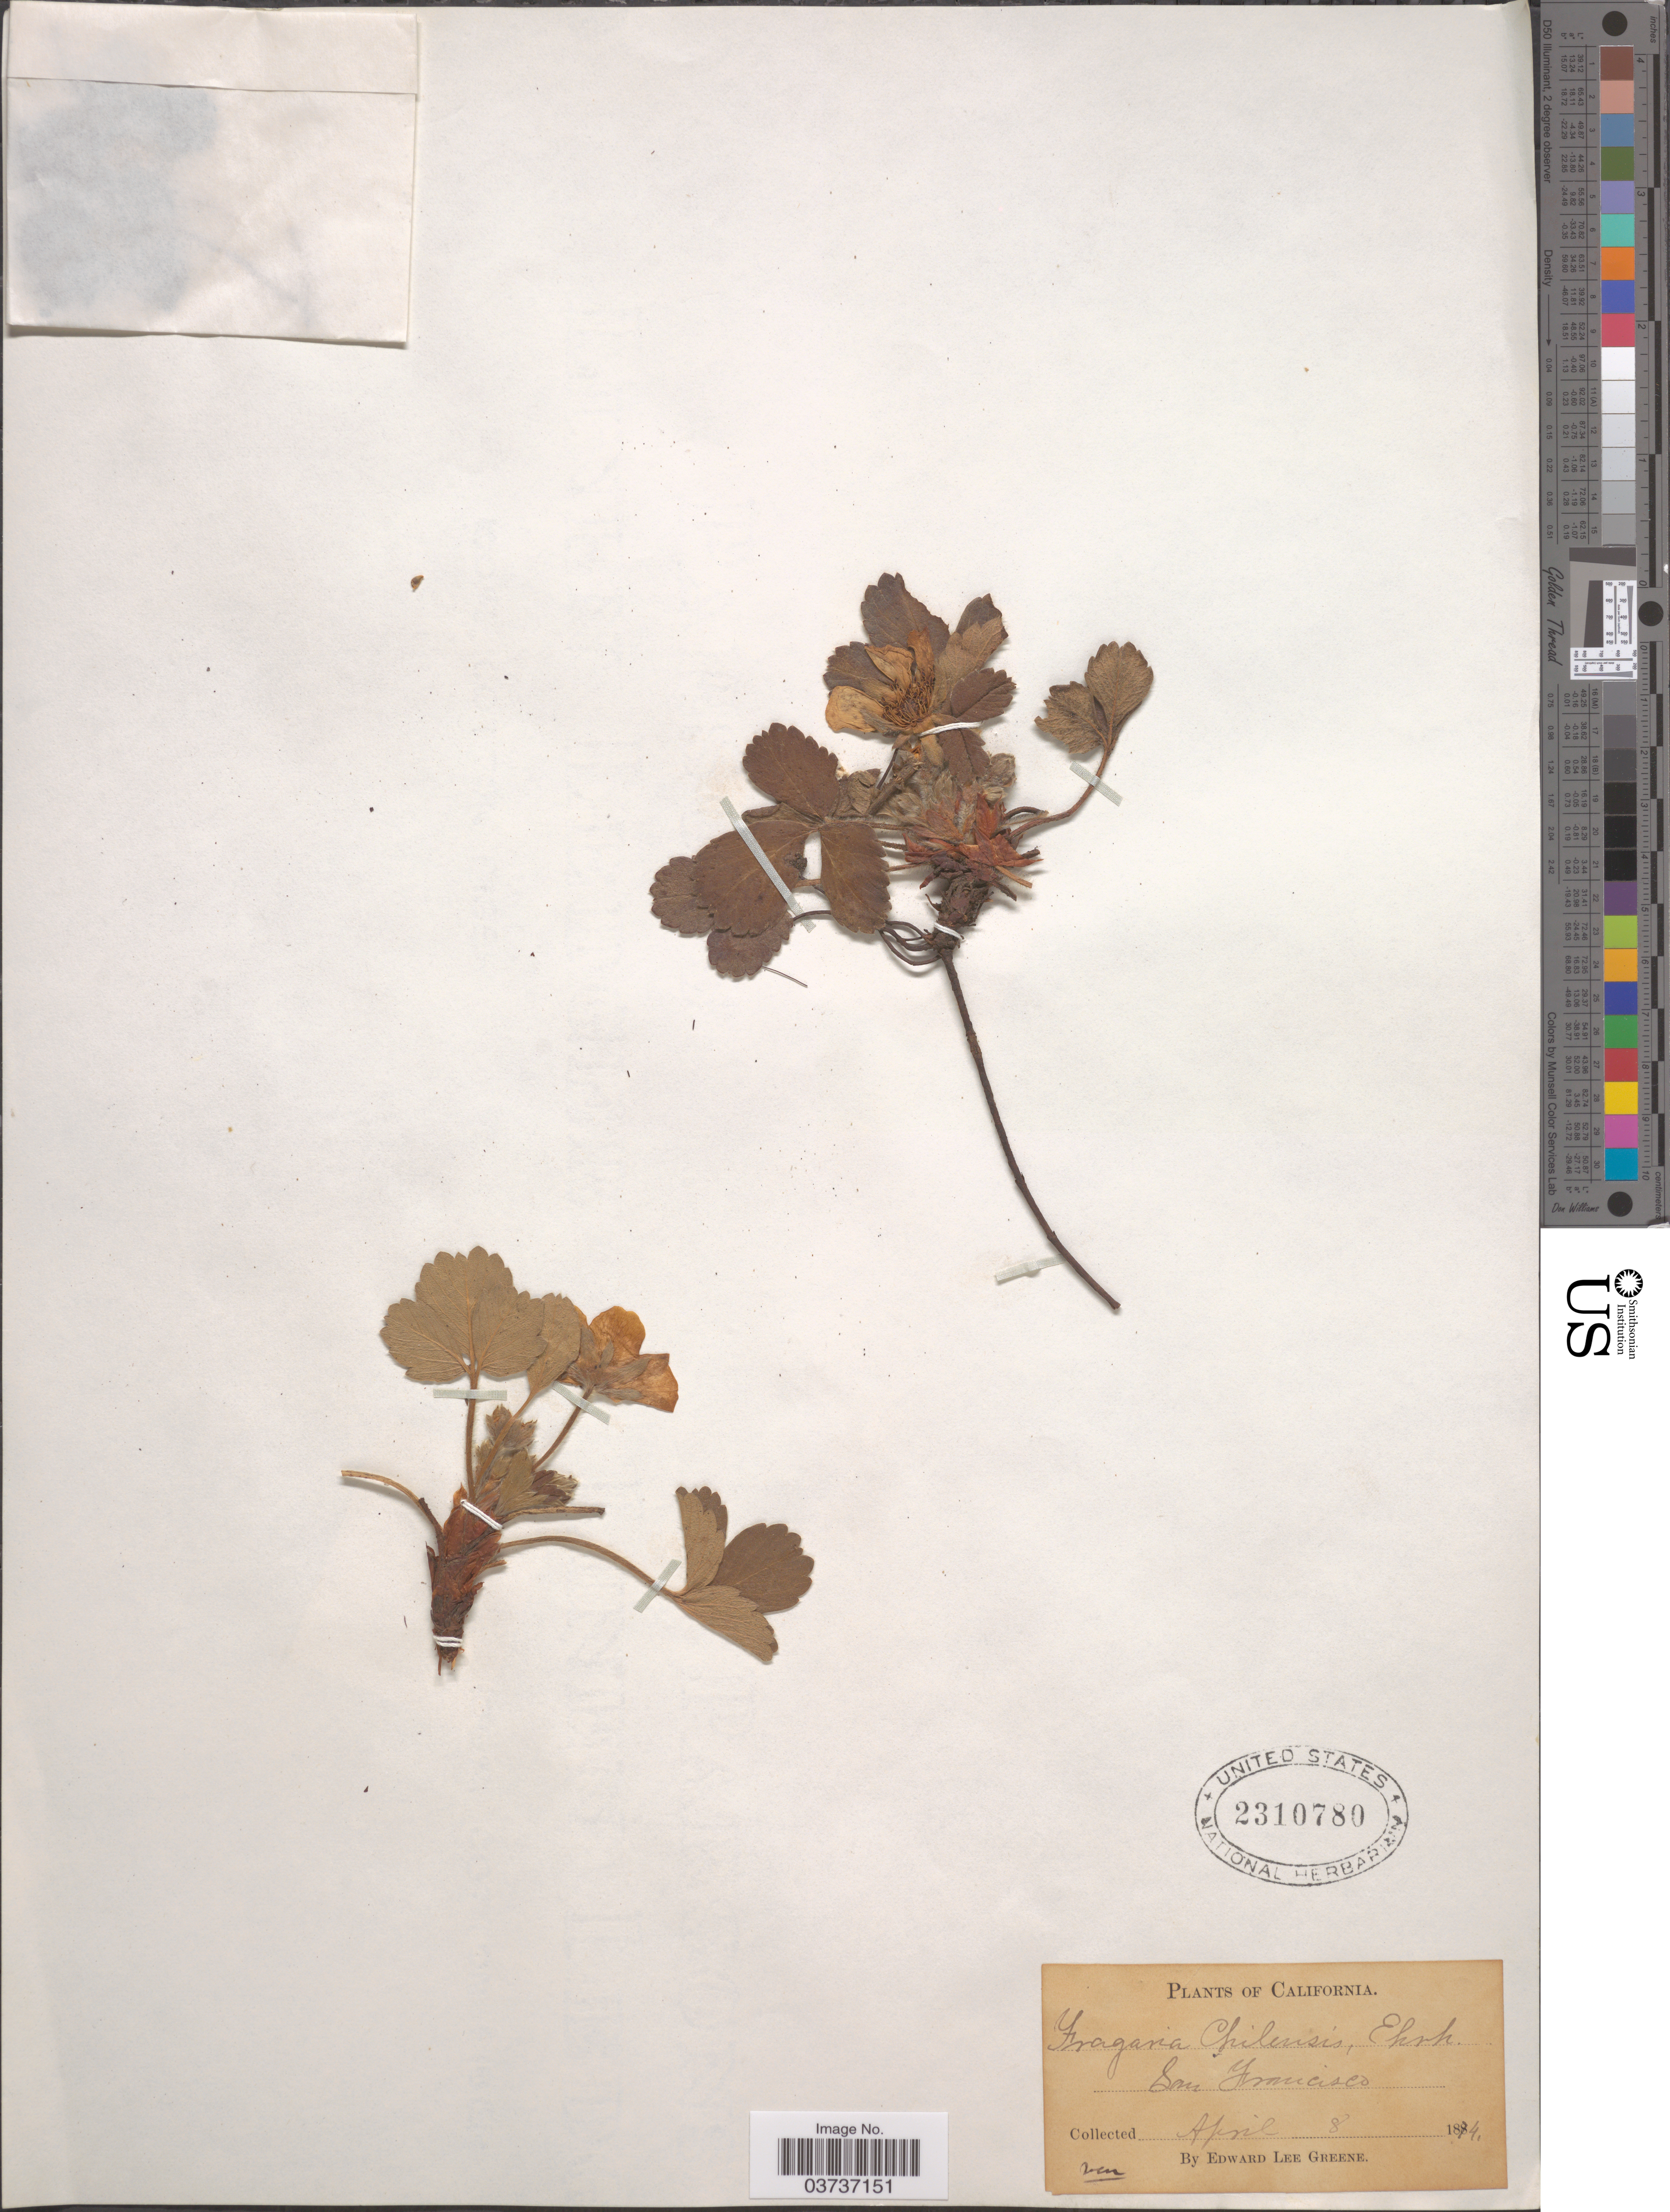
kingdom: Plantae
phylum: Tracheophyta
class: Magnoliopsida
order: Rosales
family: Rosaceae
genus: Fragaria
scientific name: Fragaria chiloensis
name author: (L.) Mill.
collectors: E. L. Greene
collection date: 1874-04-08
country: United States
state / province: California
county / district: San Francisco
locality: San Francisco.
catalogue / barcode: US 2310780